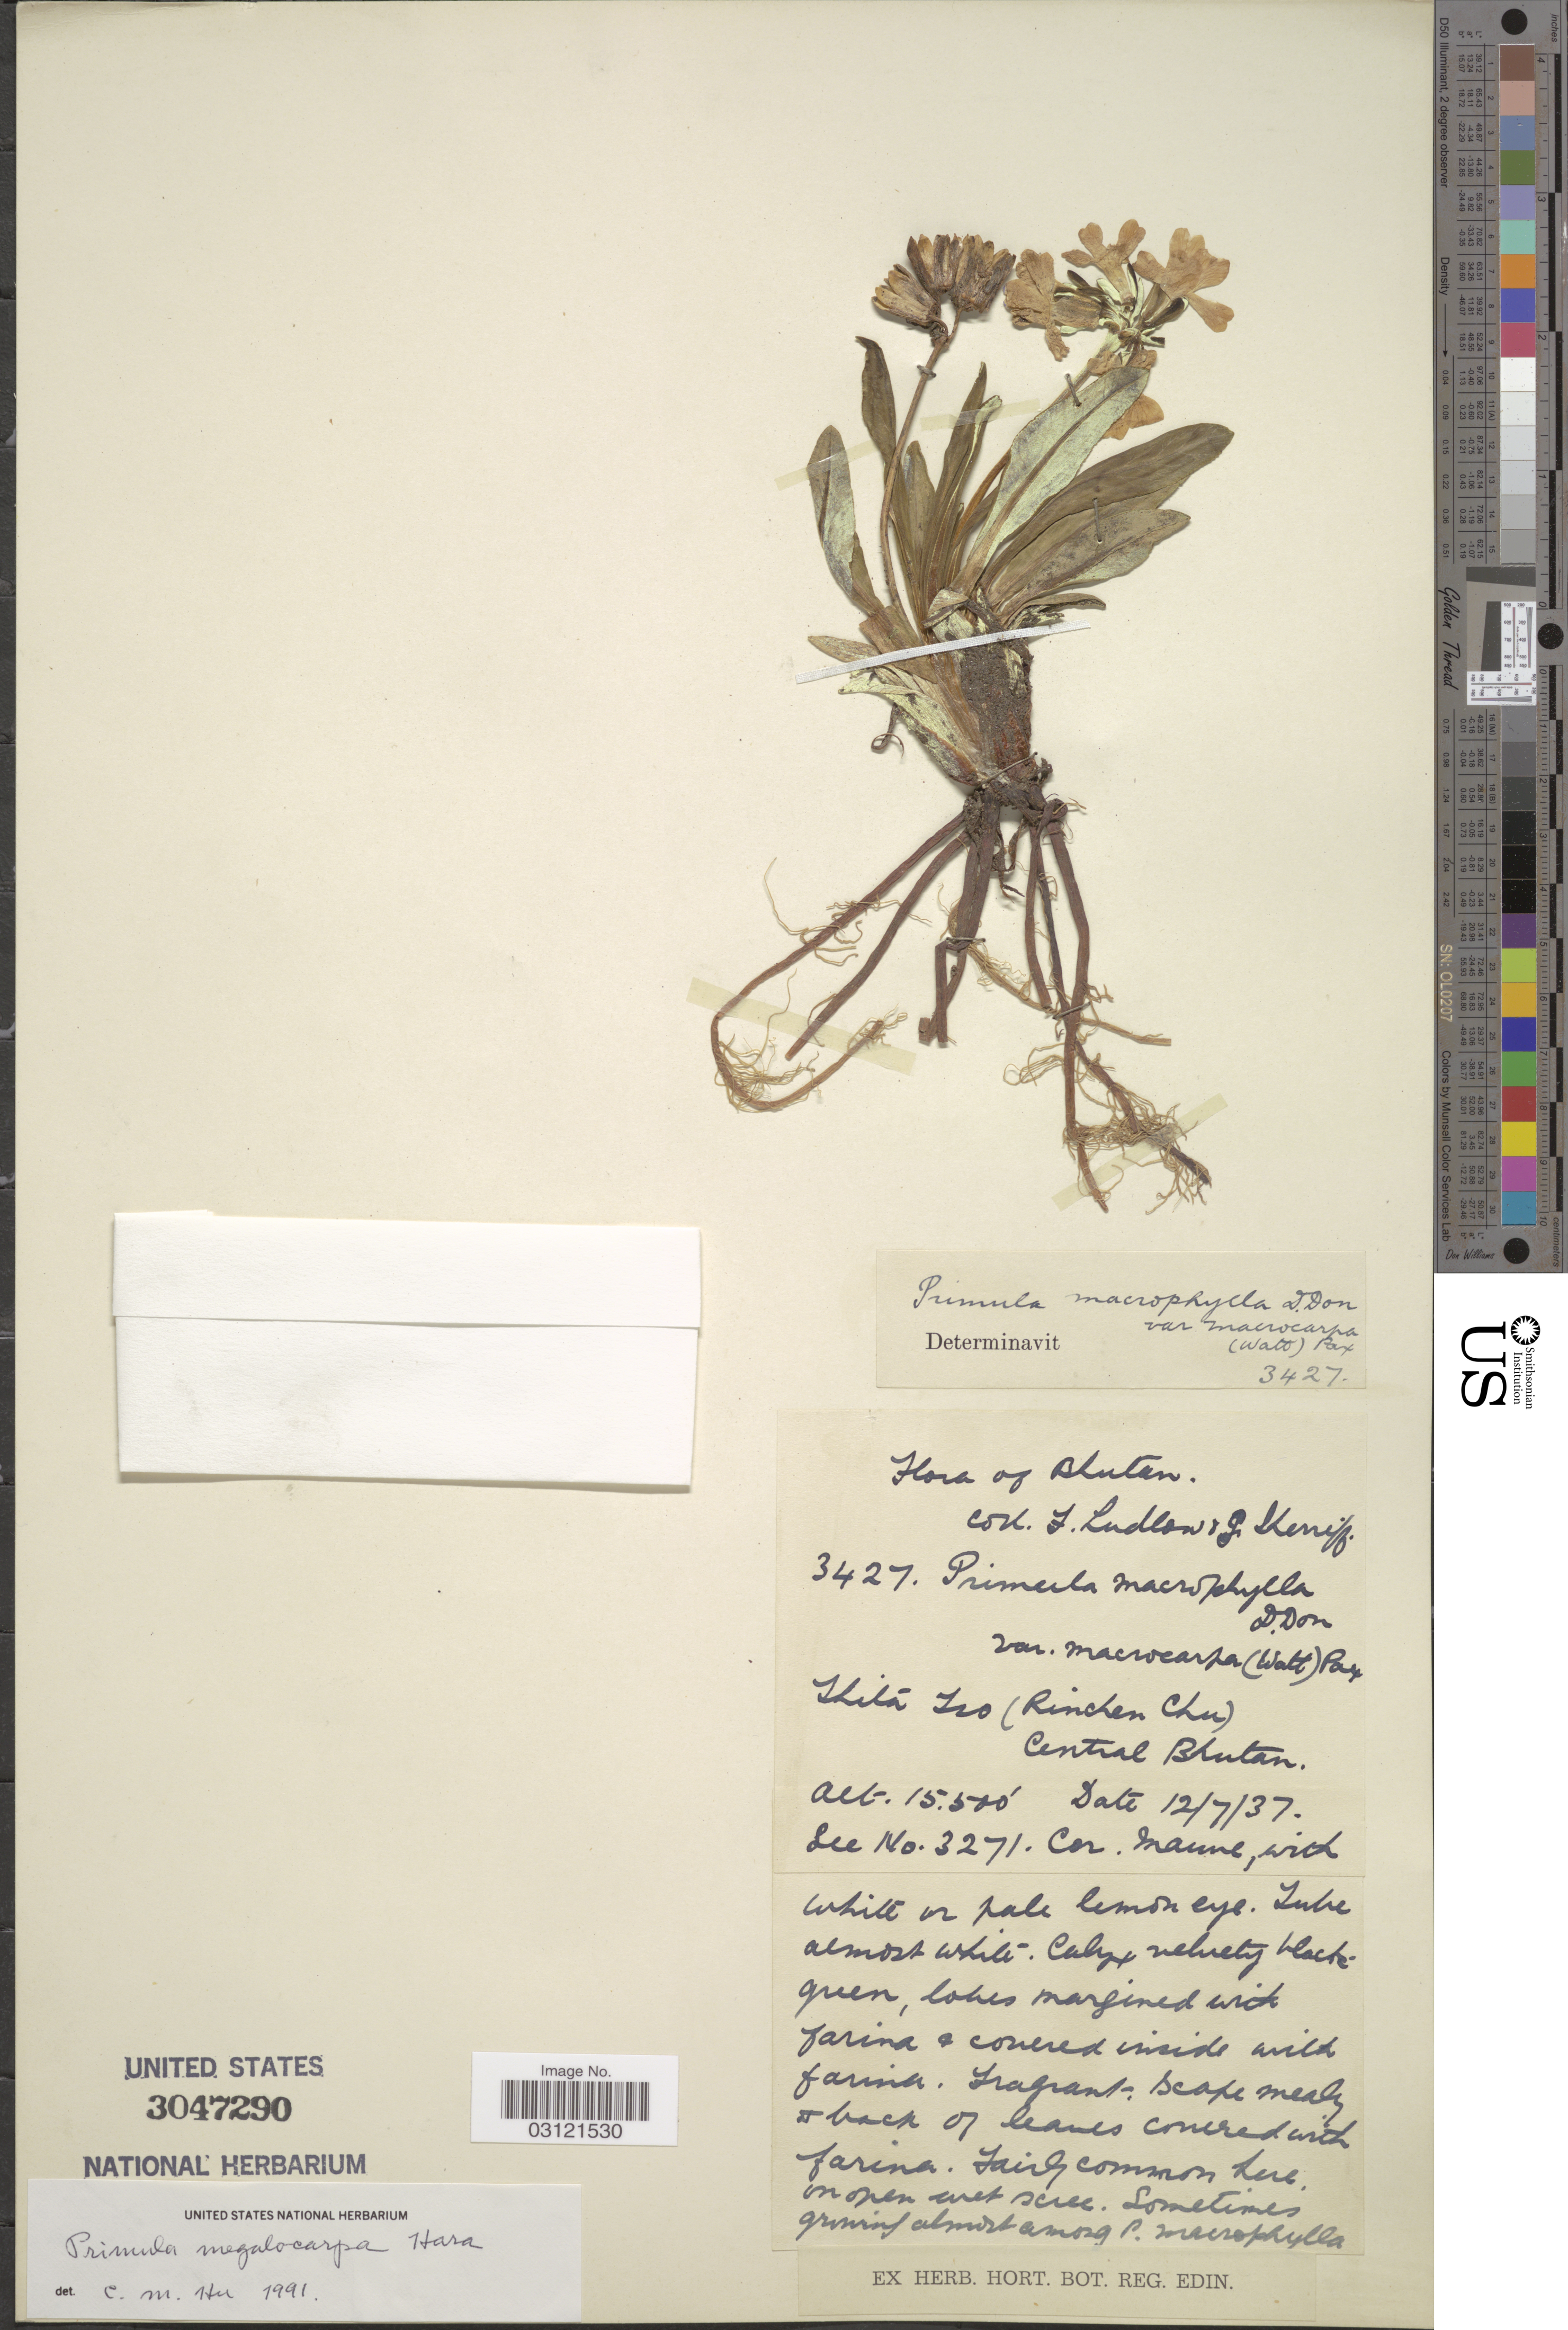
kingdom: Plantae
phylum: Tracheophyta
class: Magnoliopsida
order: Ericales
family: Primulaceae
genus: Primula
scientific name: Primula megalocarpa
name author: H. Hara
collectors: F. Ludlow & G. Sherriff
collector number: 3427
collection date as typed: Transcribed d/m/y: 12/7/37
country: Bhutan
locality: Thita Tso (Rinchen Chu). Central Bhutan.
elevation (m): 4724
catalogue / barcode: US 3047290